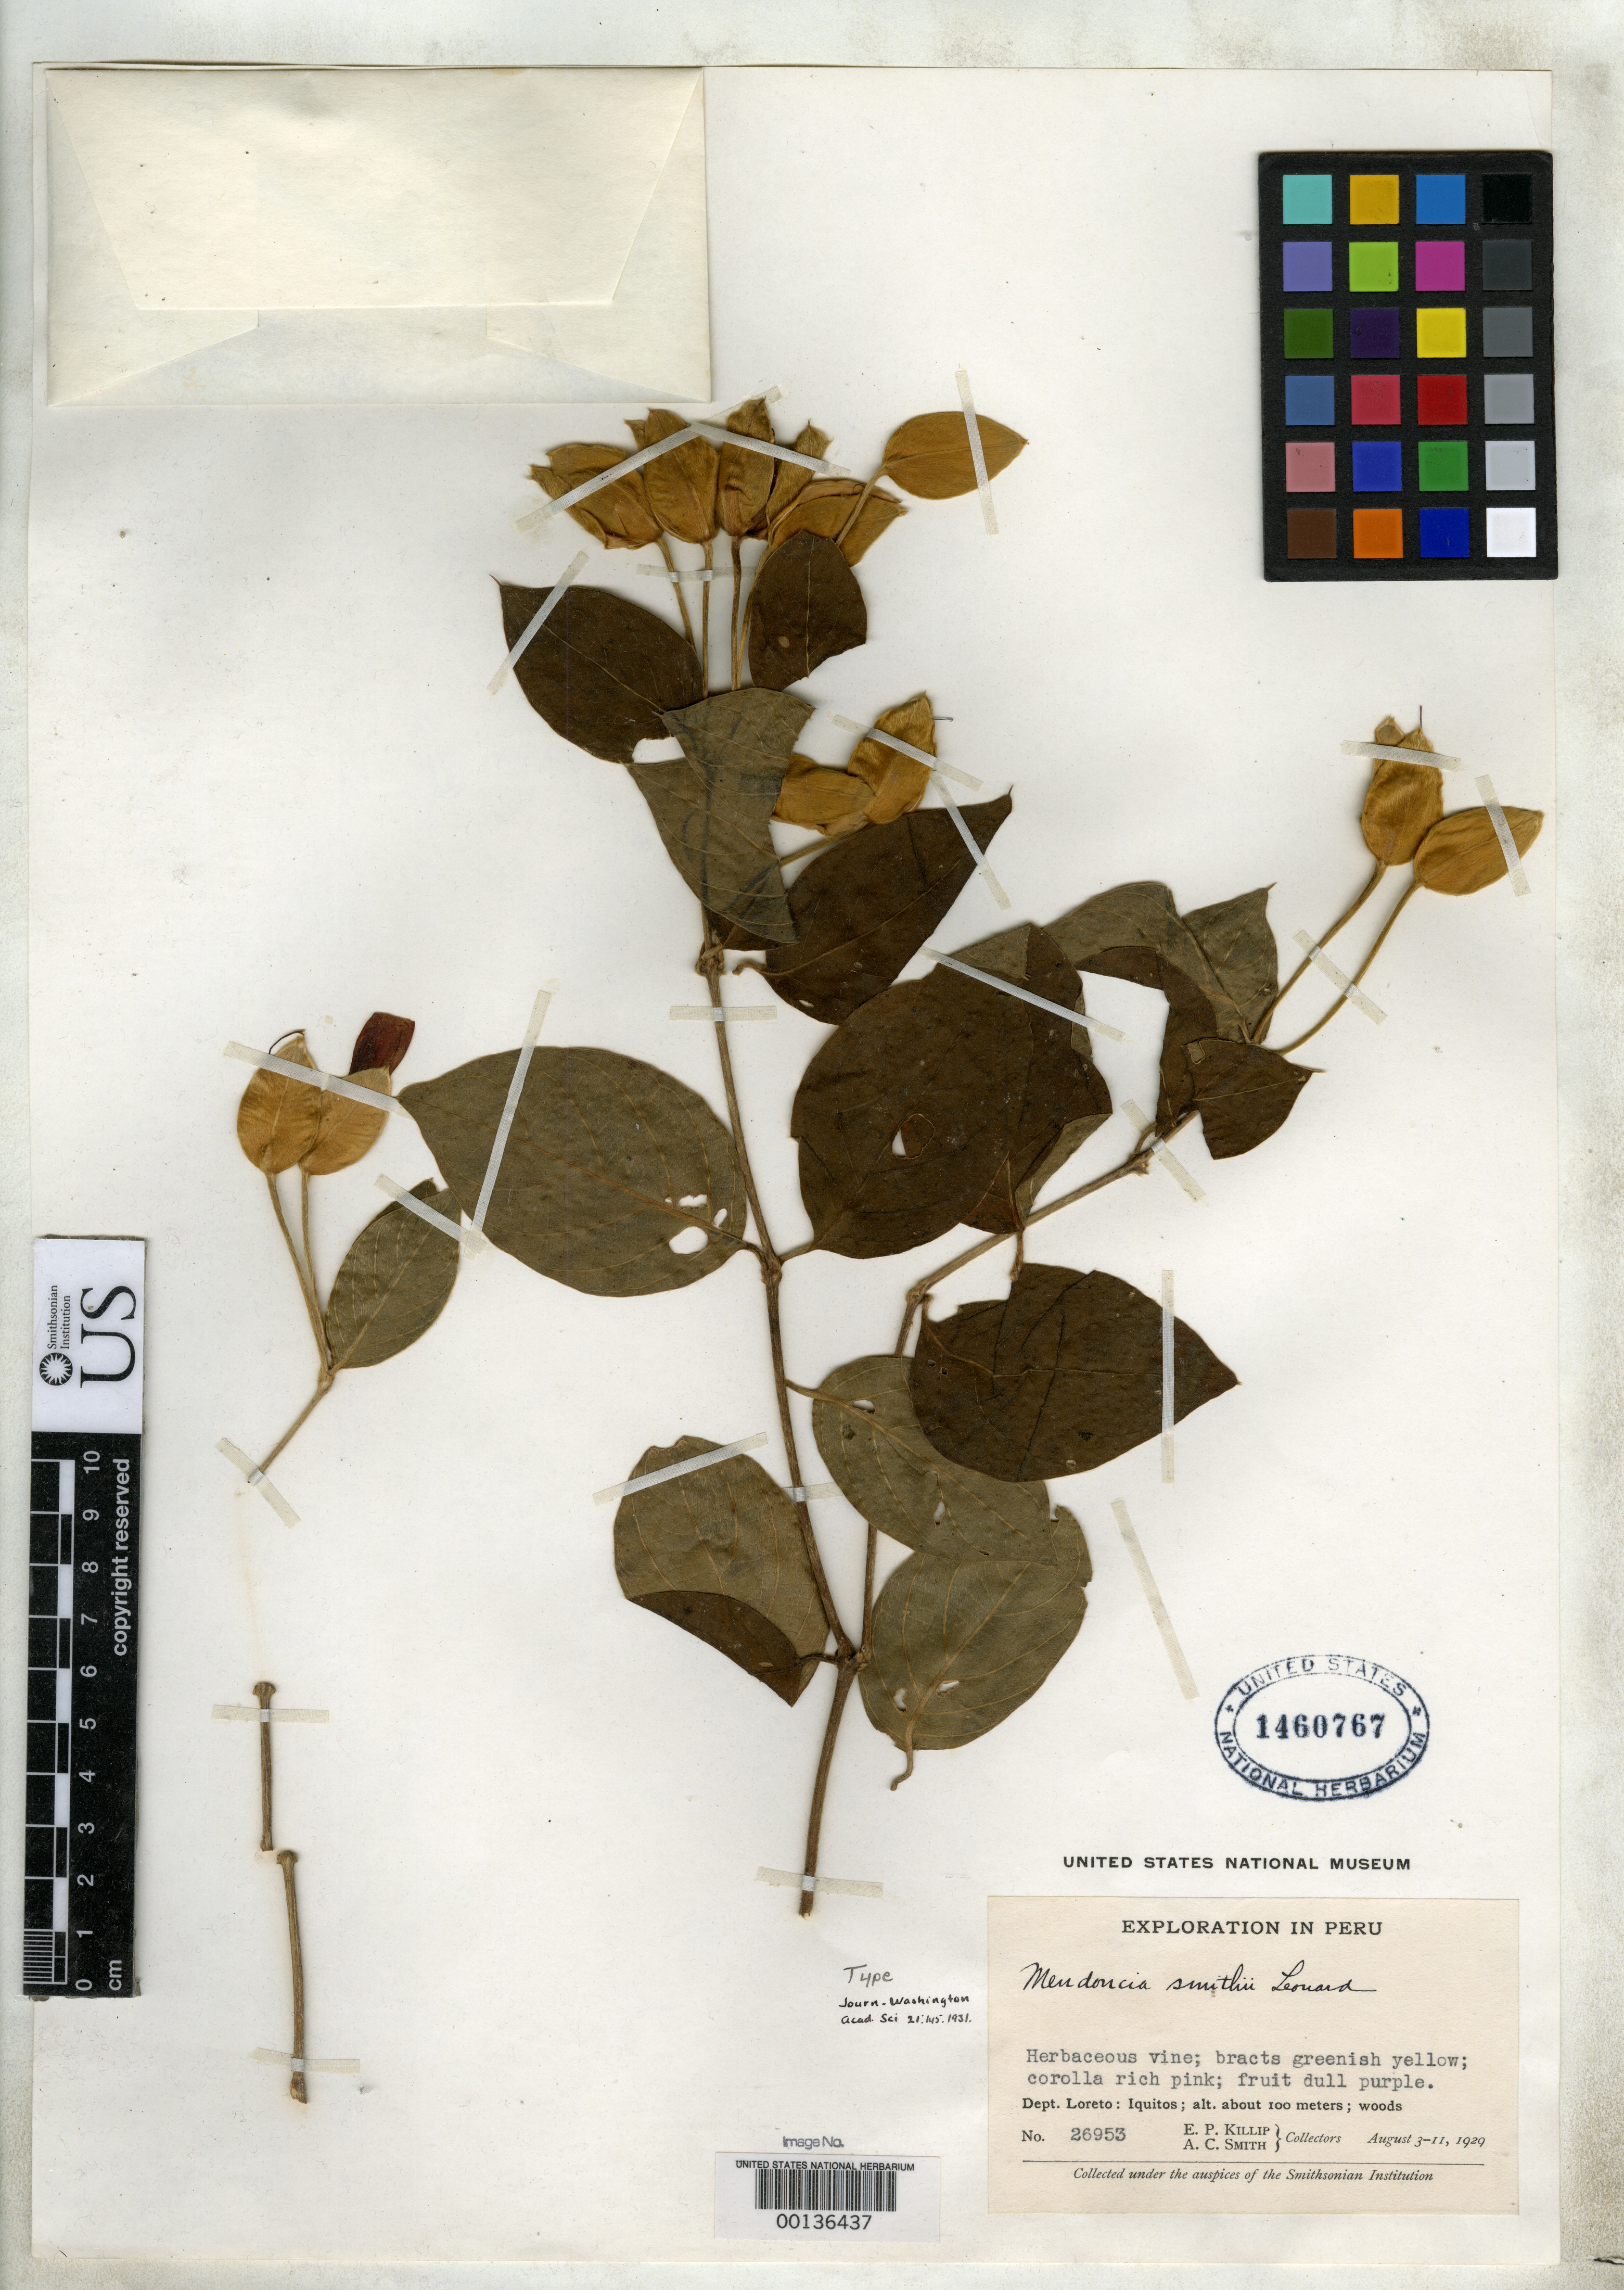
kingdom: Plantae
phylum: Tracheophyta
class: Magnoliopsida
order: Lamiales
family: Acanthaceae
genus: Mendoncia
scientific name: Mendoncia smithii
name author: Leonard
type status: Holotype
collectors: E. P. Killip & A. C. Smith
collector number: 26953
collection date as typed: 03 Aug 1929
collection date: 1929-08-03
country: Peru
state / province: Loreto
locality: Iquitos.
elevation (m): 100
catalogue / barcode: US 1460767